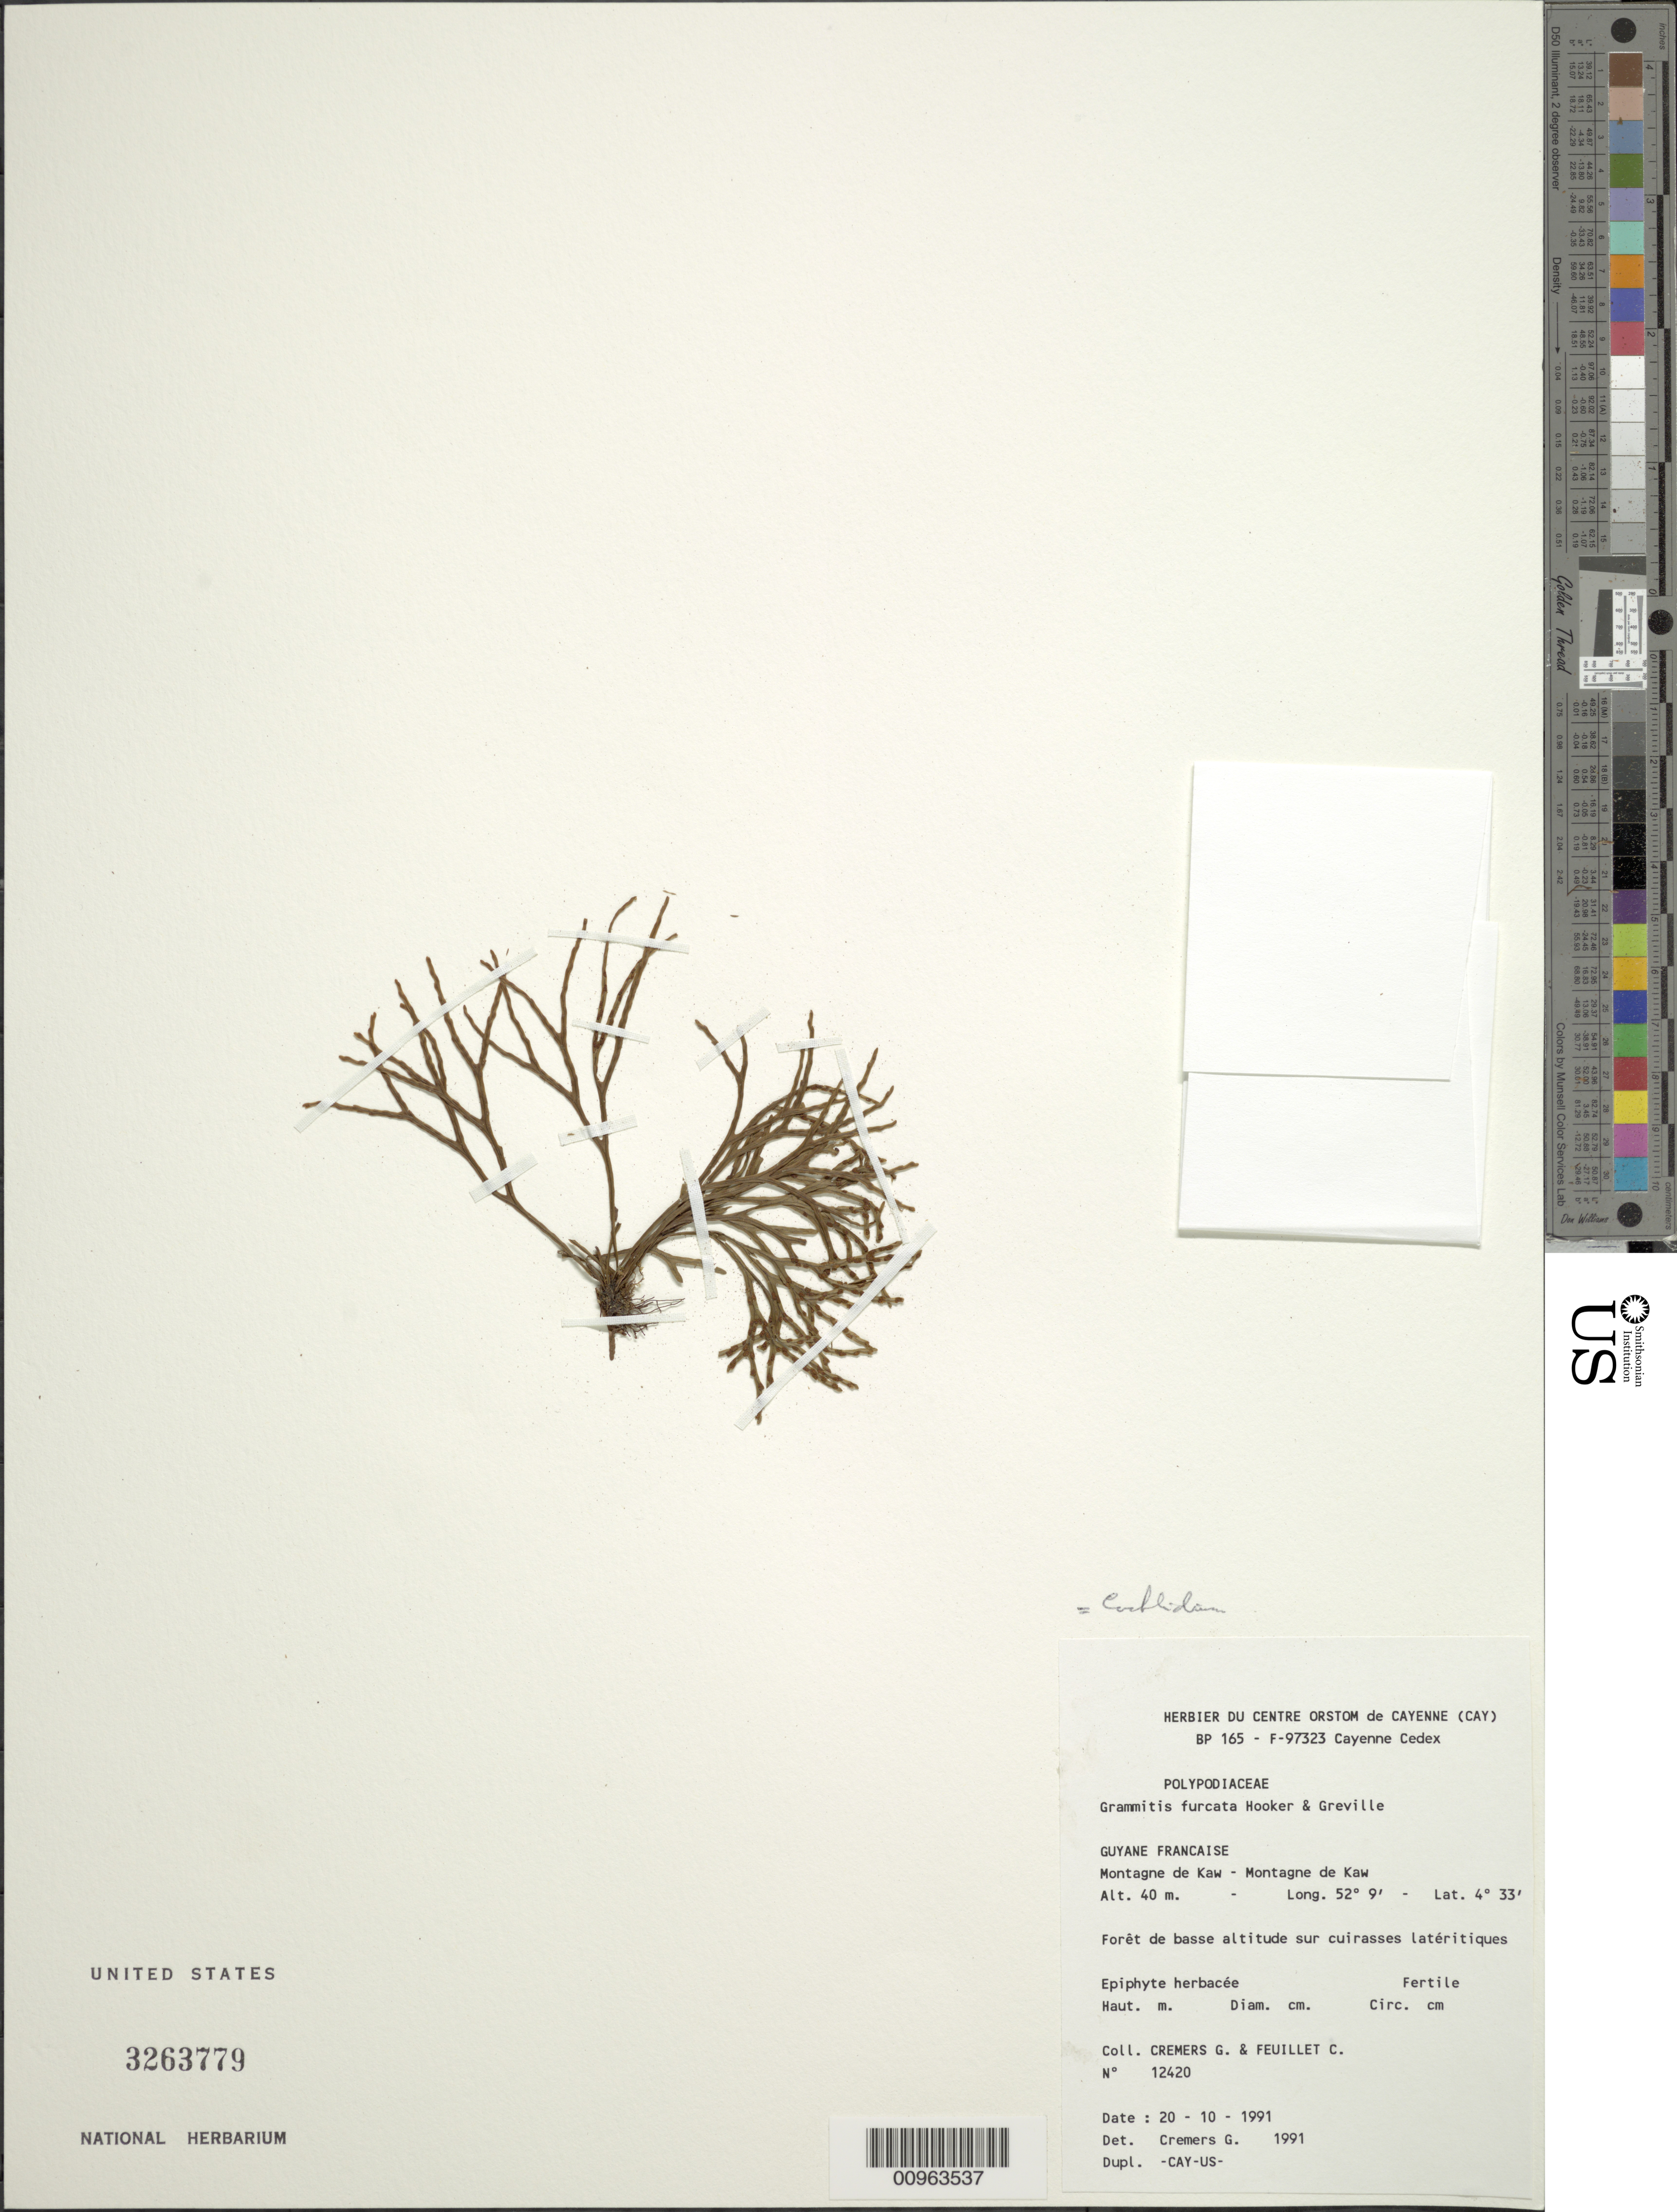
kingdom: Plantae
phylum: Tracheophyta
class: Polypodiopsida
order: Polypodiales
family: Polypodiaceae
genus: Cochlidium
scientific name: Cochlidium furcatum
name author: (Hook. & Grev.) C. Chr.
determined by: Cremers, Georges A.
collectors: G. Cremers & C. Feuillet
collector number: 12420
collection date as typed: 20-Oct-91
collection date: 1991-10-20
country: French Guiana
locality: Montagne de Kaw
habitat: Forêt de basse altitude sur cuirasses lateritiques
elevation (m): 40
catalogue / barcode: US 3263779